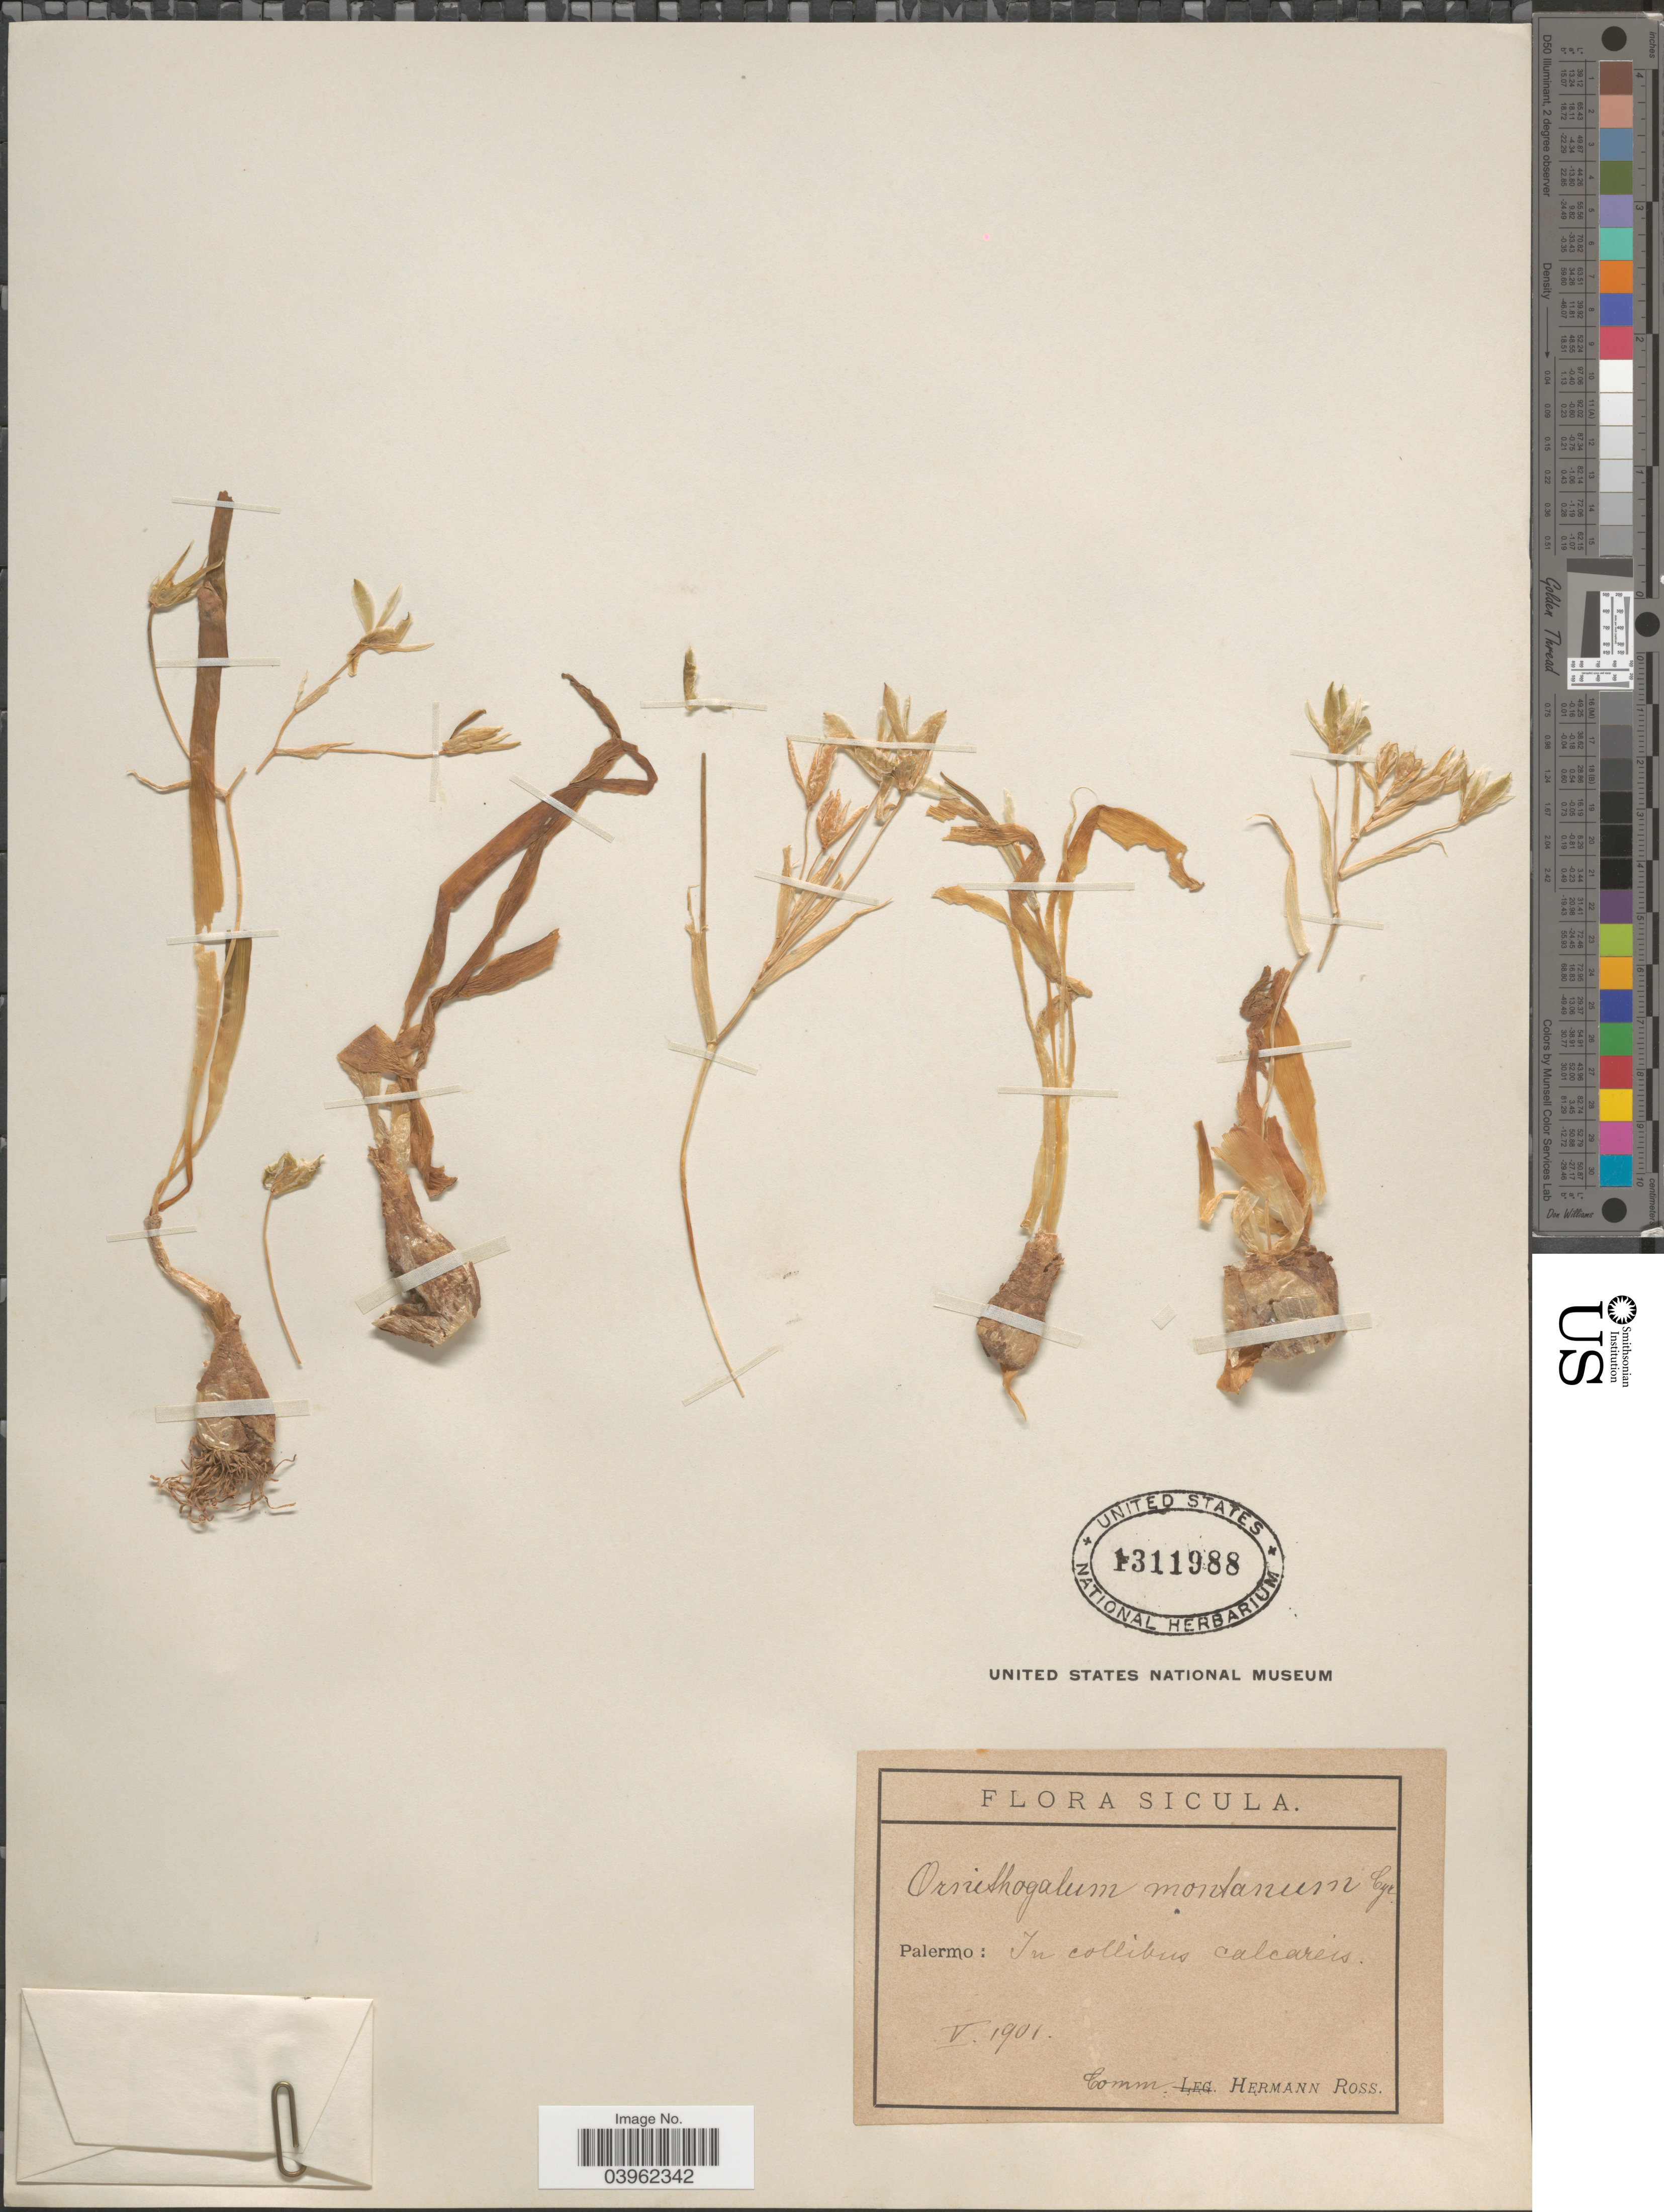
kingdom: Plantae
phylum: Tracheophyta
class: Liliopsida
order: Asparagales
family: Asparagaceae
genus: Ornithogalum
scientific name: Ornithogalum montanum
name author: Cirillo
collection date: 1901-05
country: Italy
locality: Sicula. Palermo: In collibus calcareis.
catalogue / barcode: US 1311988